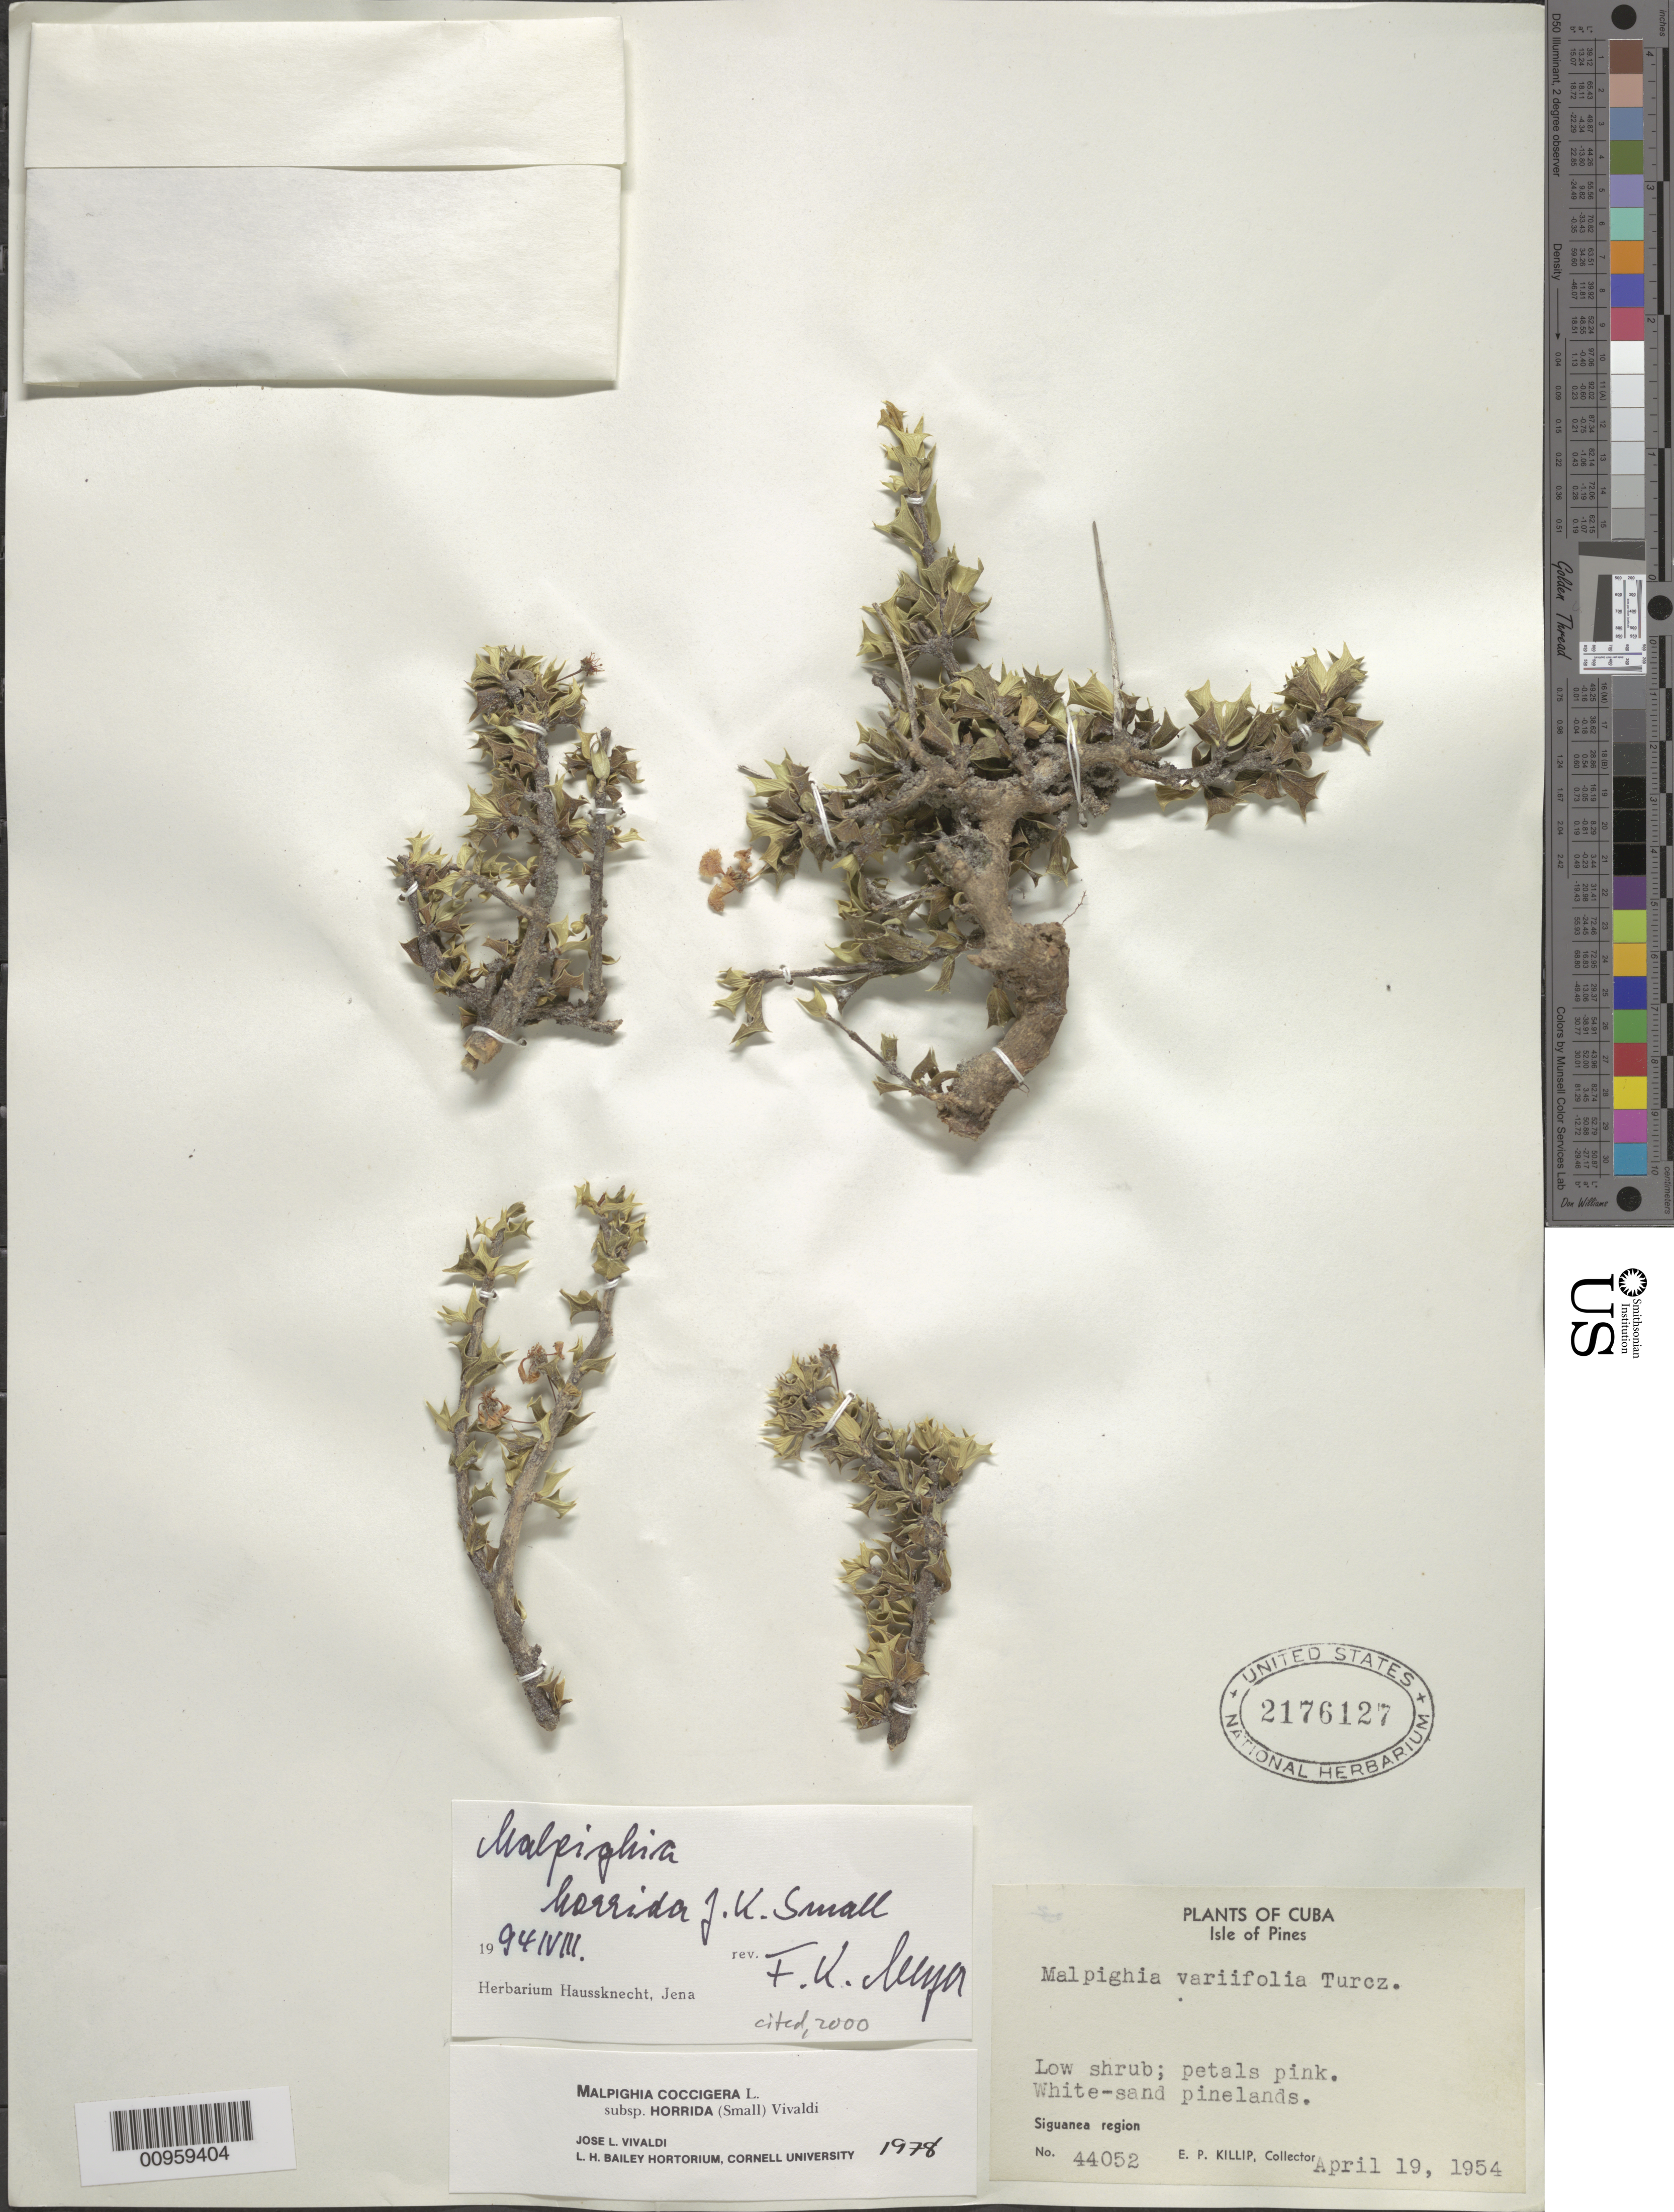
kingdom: Plantae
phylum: Tracheophyta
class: Magnoliopsida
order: Malpighiales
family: Malpighiaceae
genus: Malpighia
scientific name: Malpighia coccigera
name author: L.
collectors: E. P. Killip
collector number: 44052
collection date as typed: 19 Apr 1954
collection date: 1954-04-19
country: Cuba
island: Isla de la Juventud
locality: Siguanea Region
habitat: White-sand pinelands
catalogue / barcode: US 2176127